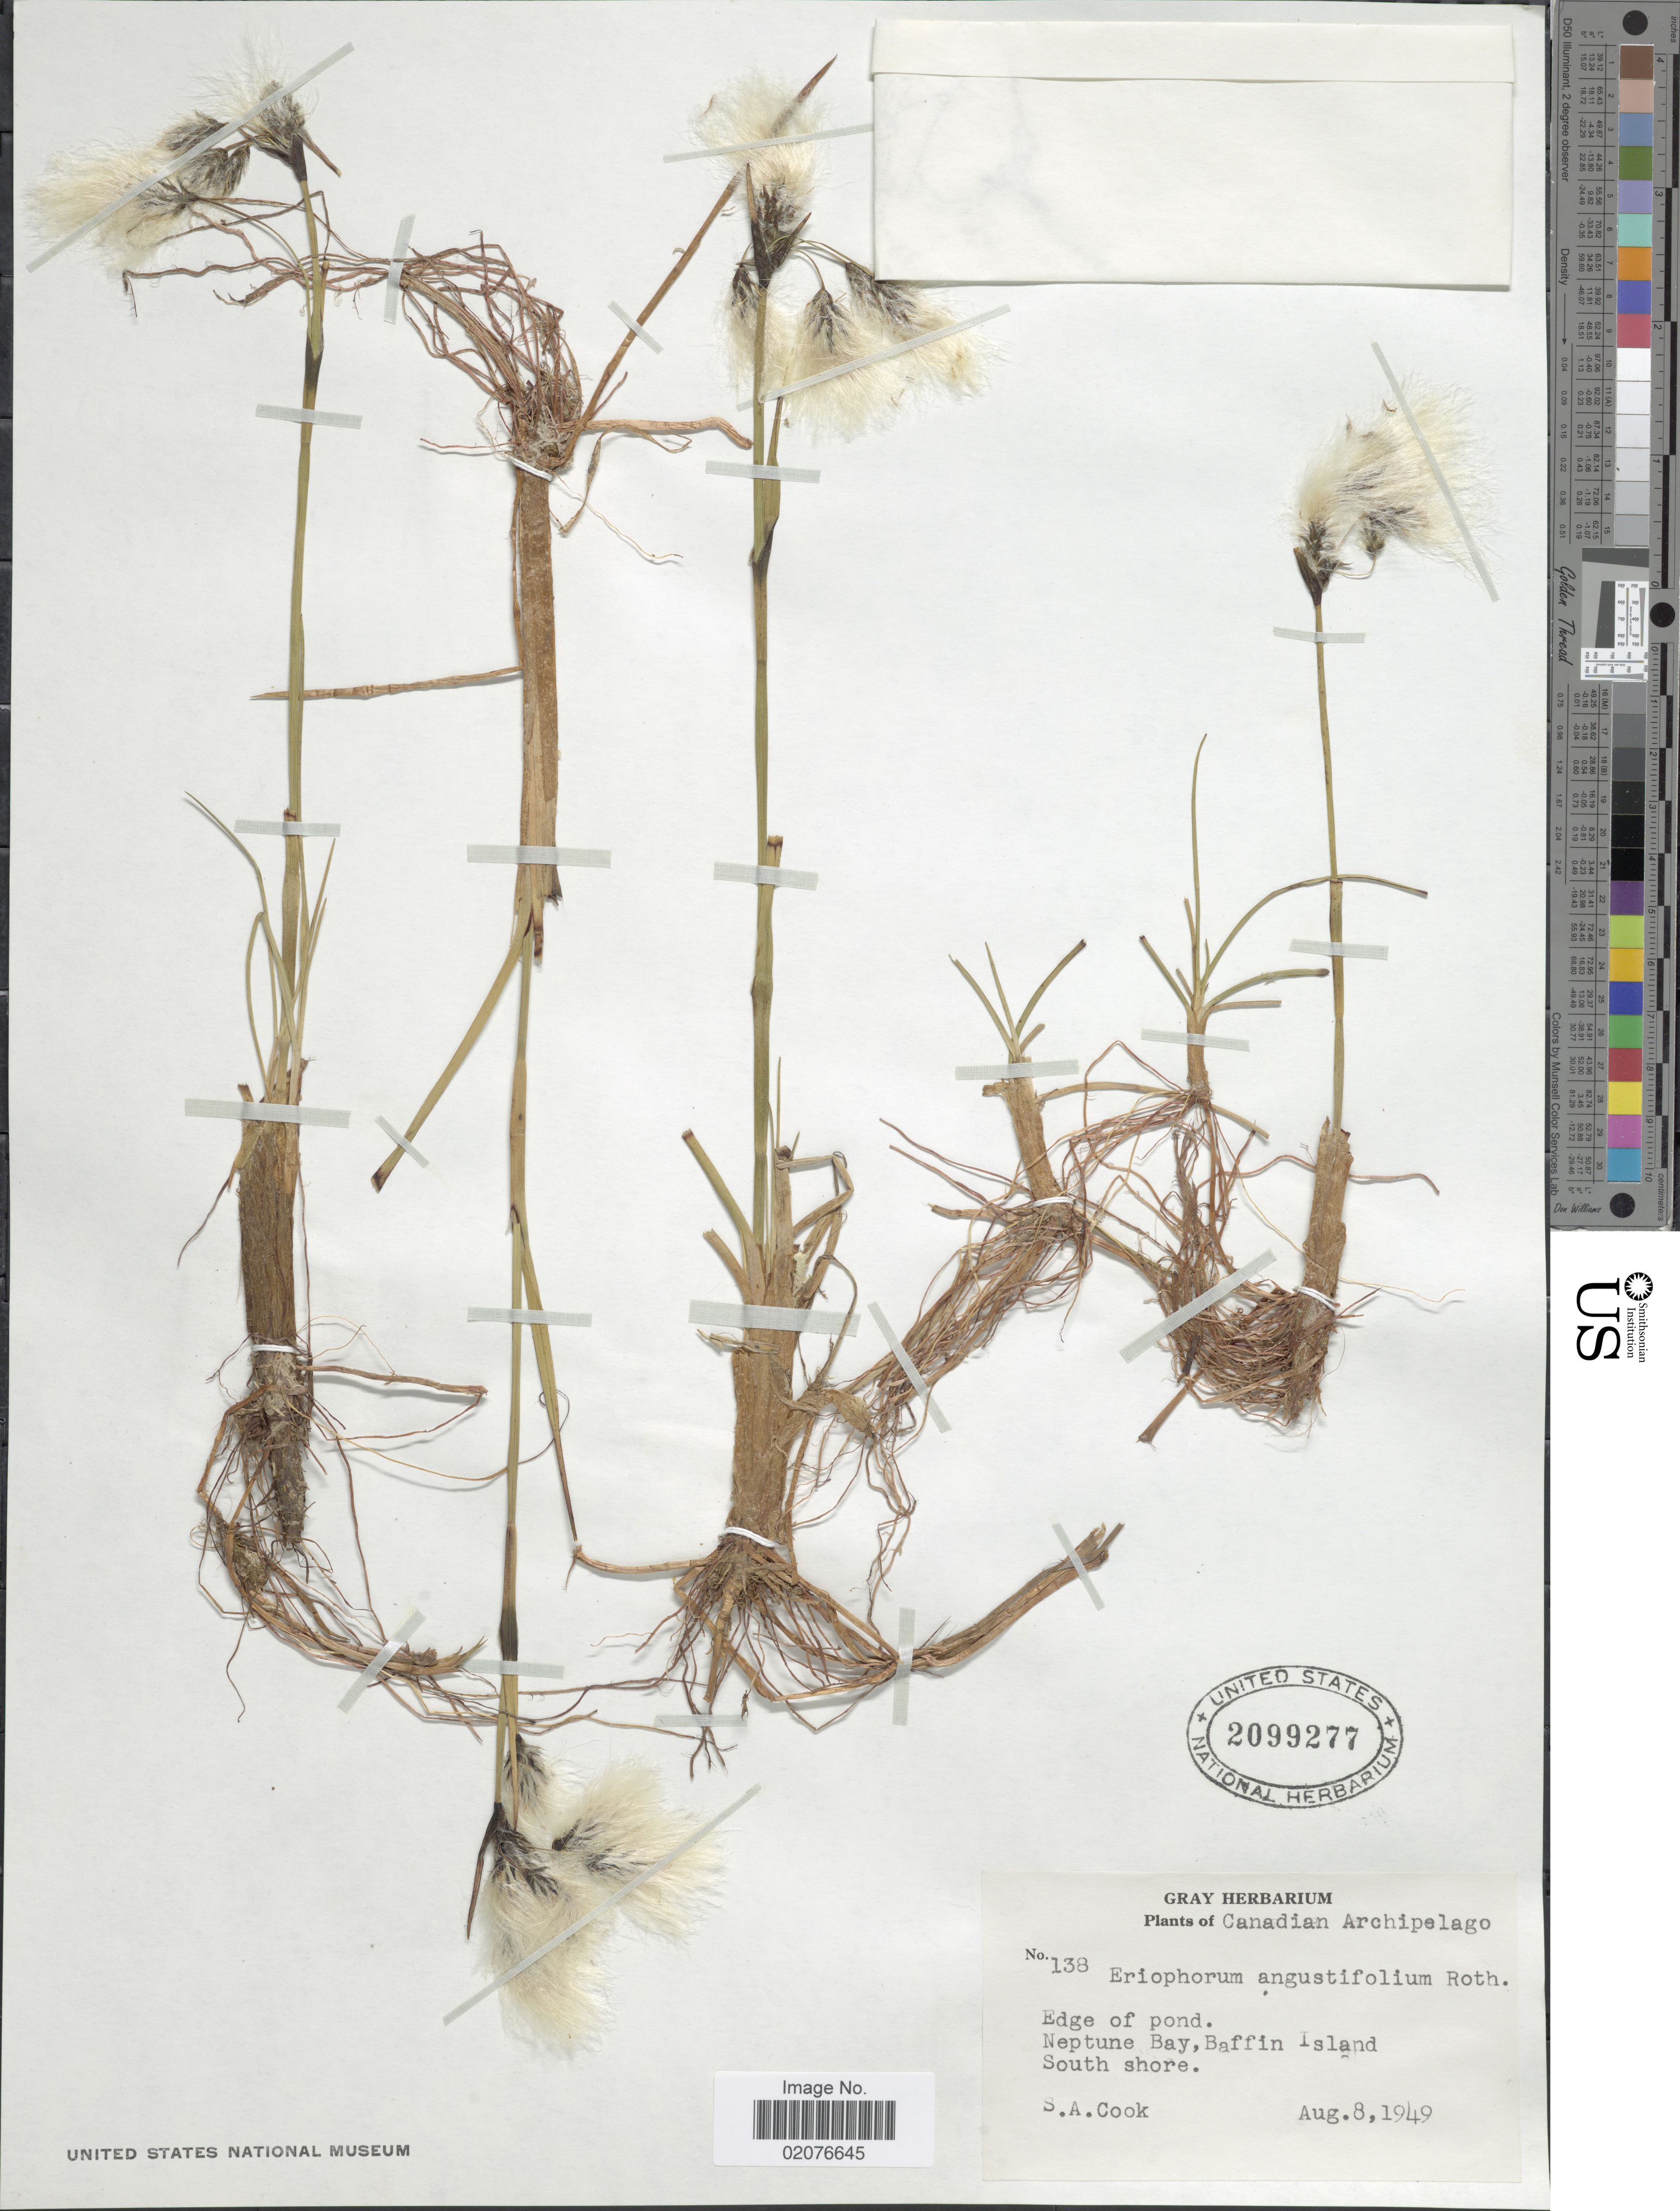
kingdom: Plantae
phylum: Tracheophyta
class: Liliopsida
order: Poales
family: Cyperaceae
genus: Eriophorum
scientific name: Eriophorum angustifolium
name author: Honck.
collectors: S. A. Cook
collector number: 138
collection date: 1949-08-08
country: Canada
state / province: Nunavut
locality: Canadian Archipelago, Edge of pond, Neptune Bay, Baffin Island, South shore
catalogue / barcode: US 2099277